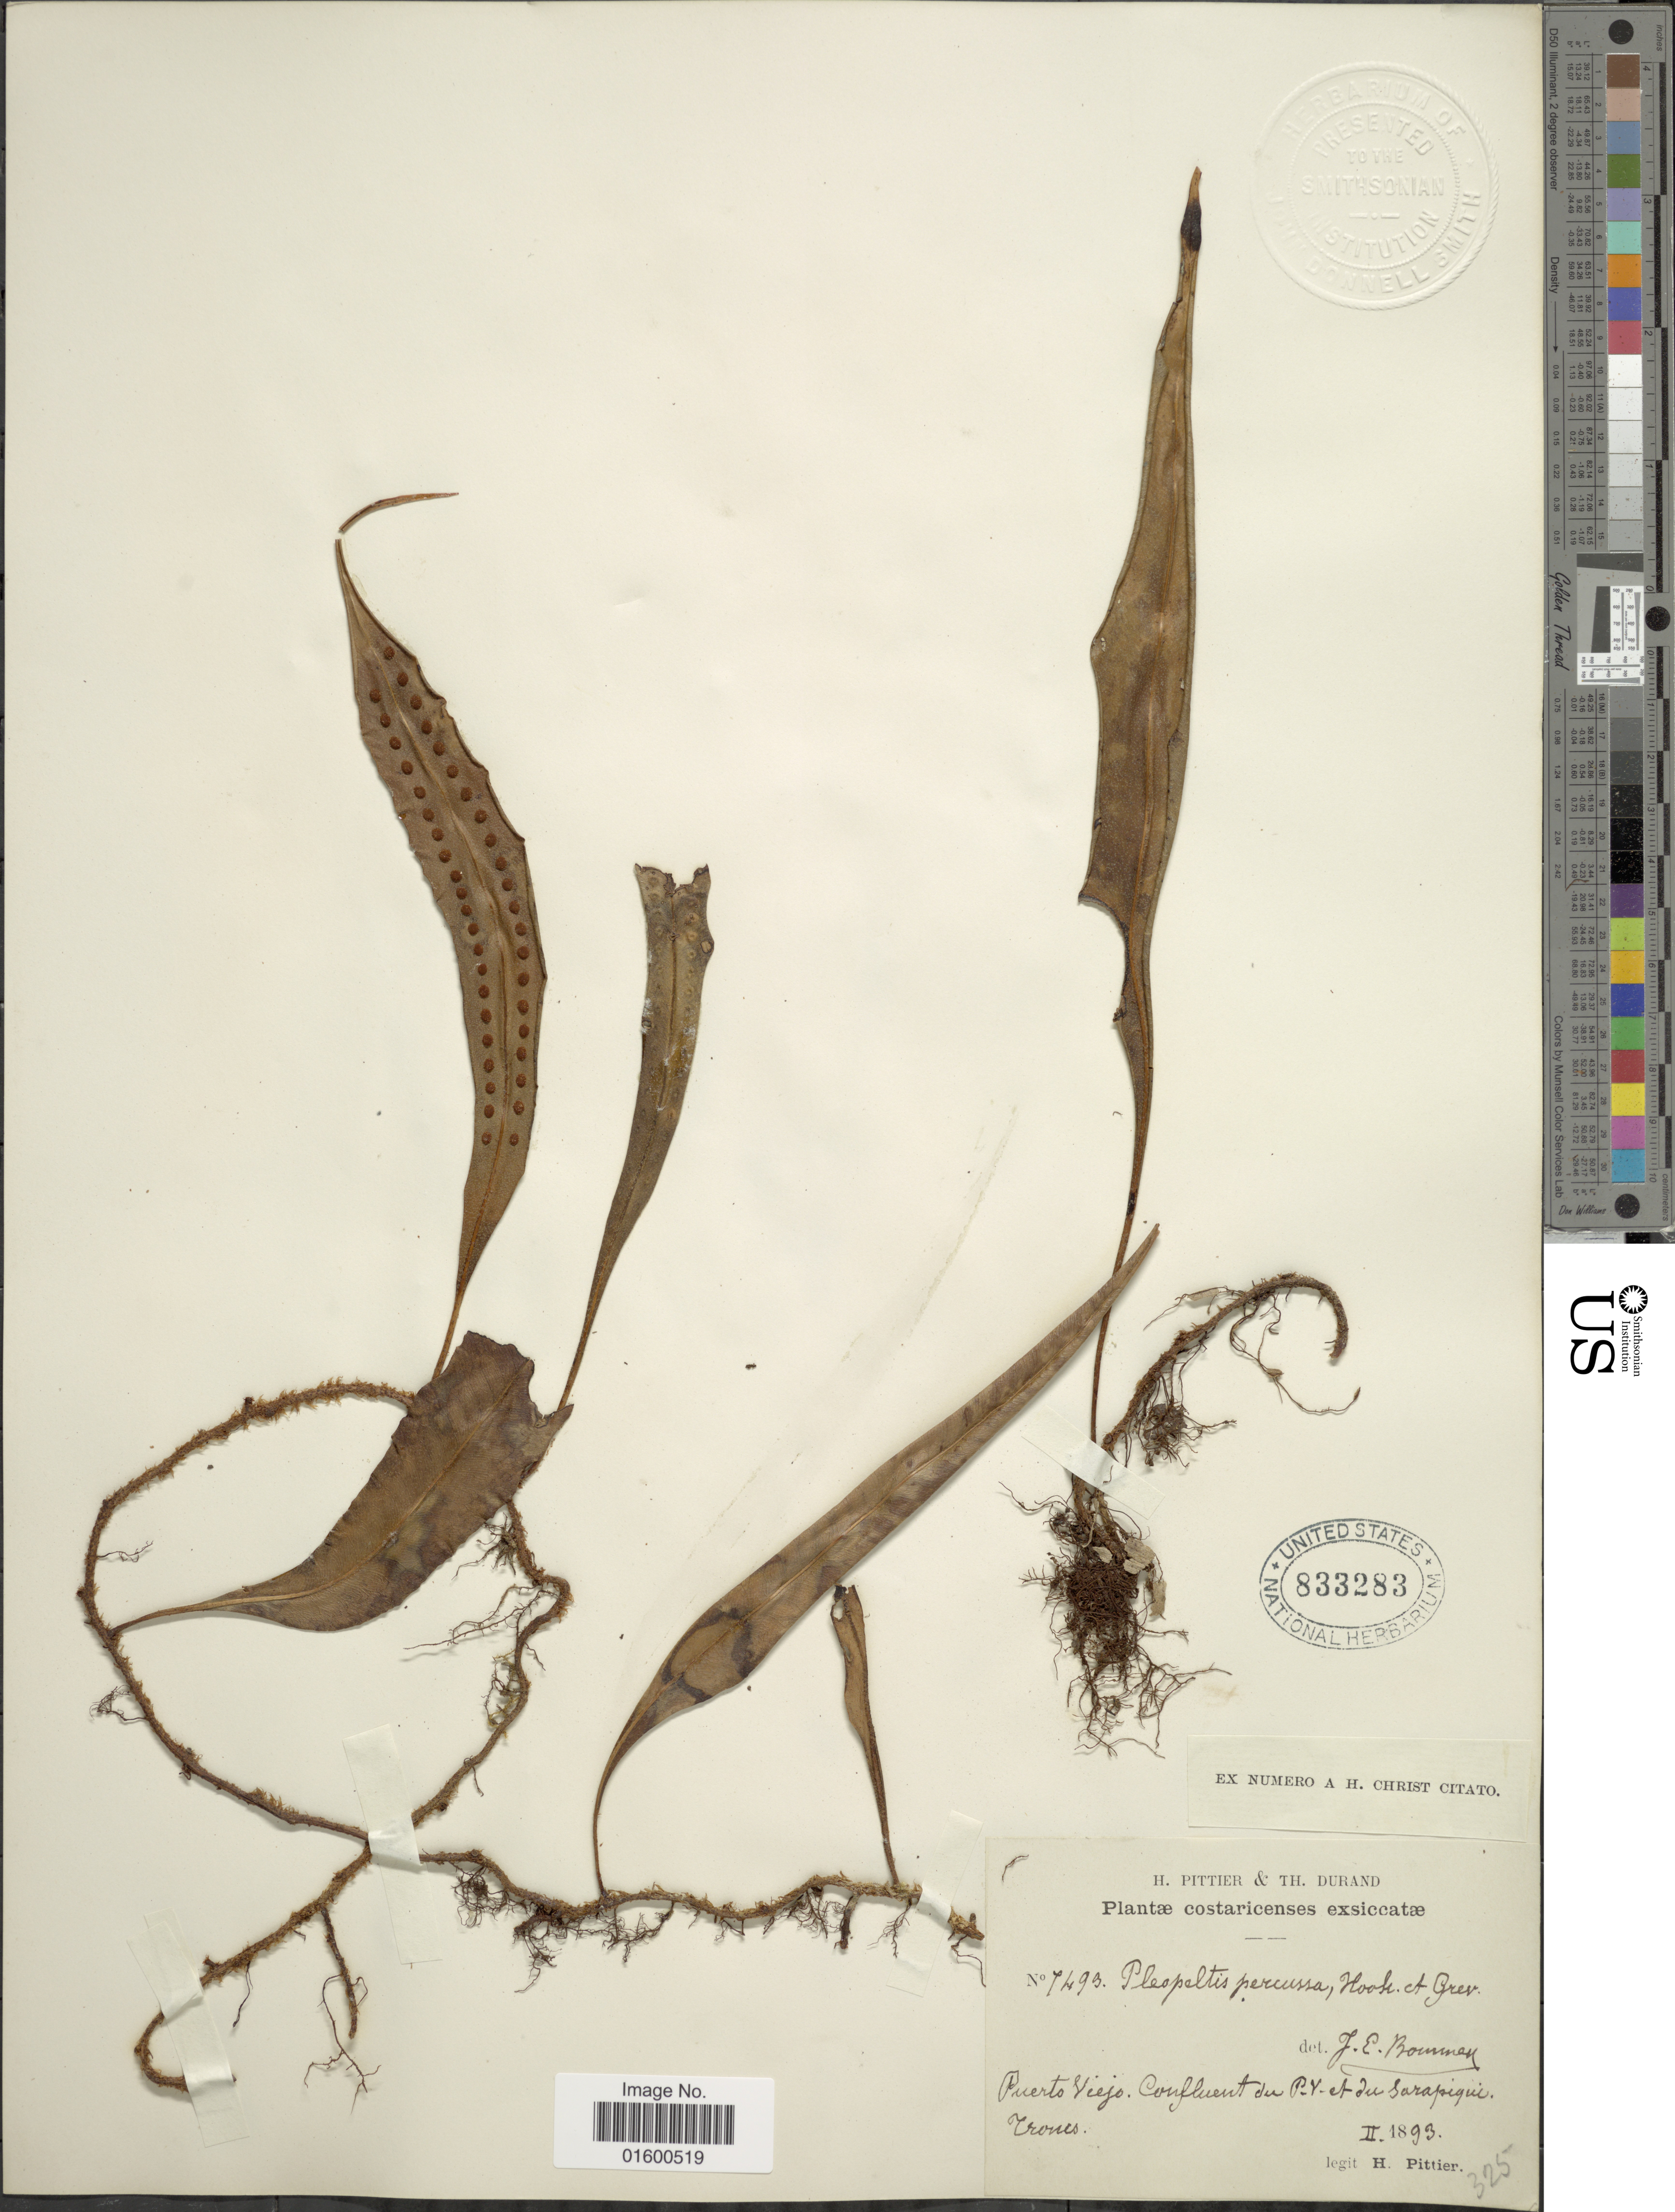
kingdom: Plantae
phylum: Tracheophyta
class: Polypodiopsida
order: Polypodiales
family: Polypodiaceae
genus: Microgramma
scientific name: Microgramma percussa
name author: (Cav.) de la Sota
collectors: H. F. Pittier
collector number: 7293*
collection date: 1893-02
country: Costa Rica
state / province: Heredia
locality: Puerto Viejo, Confluent with Sarapiqui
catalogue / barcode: US 833283